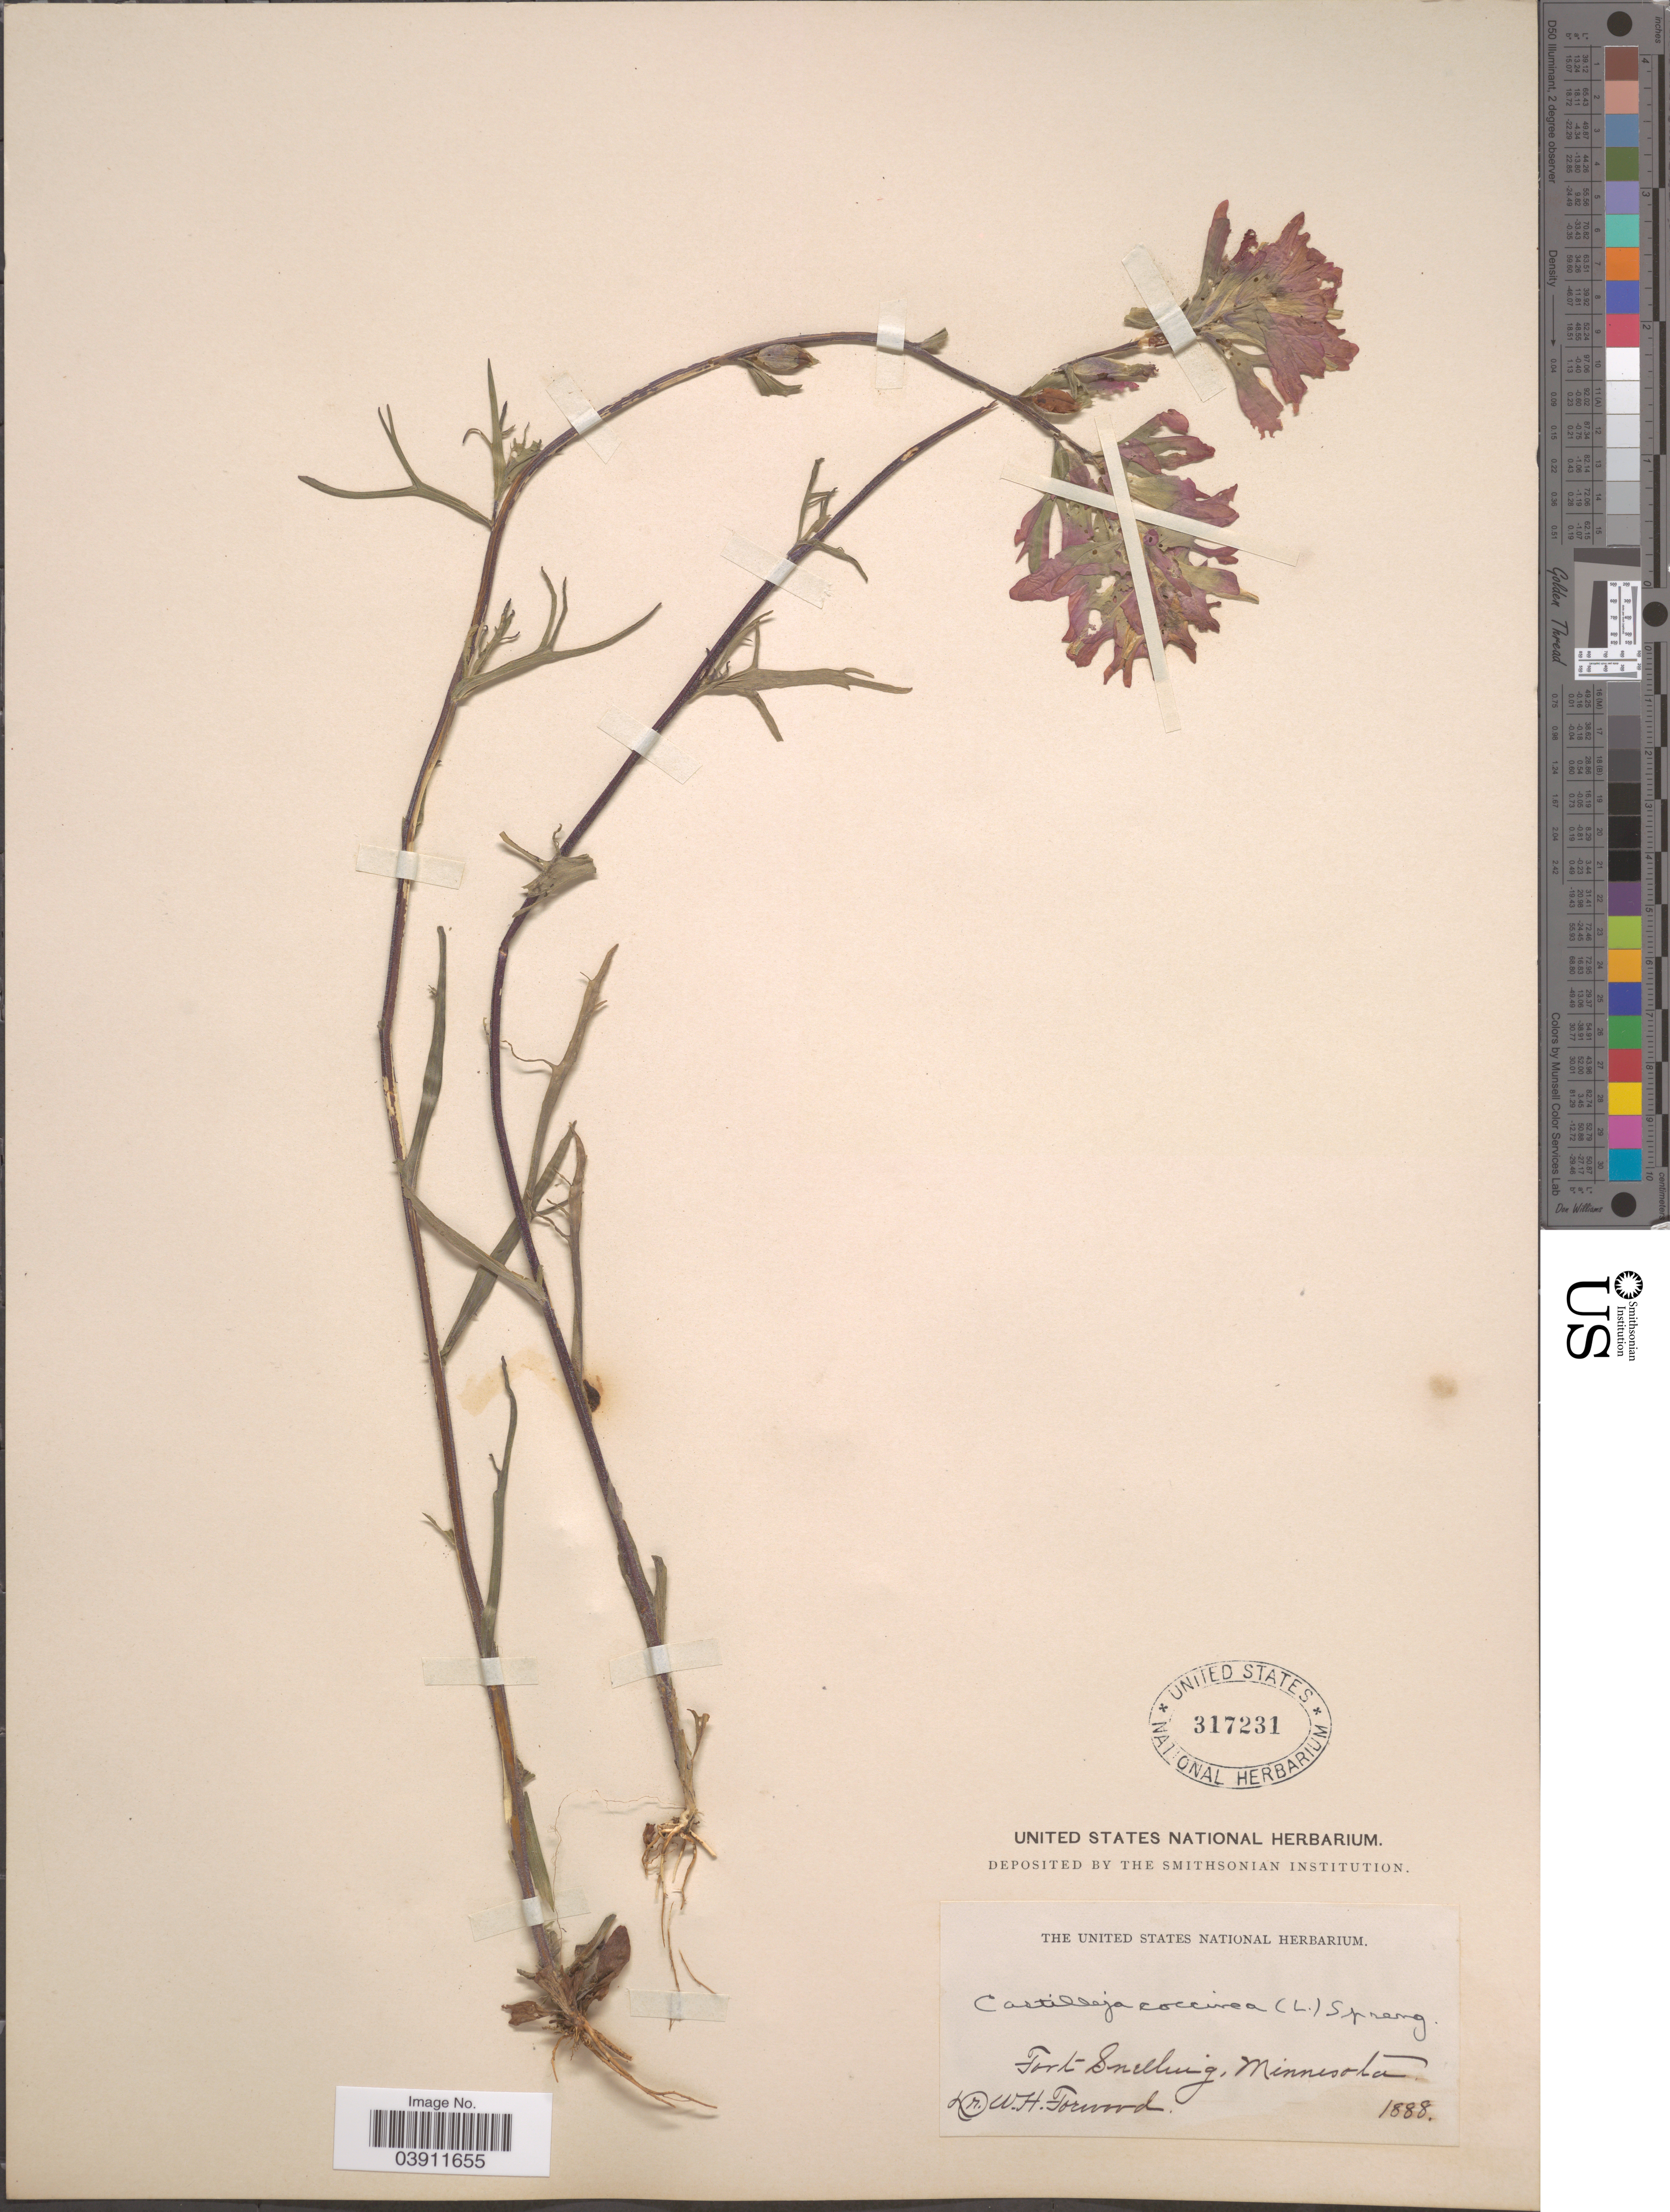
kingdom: Plantae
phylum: Tracheophyta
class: Magnoliopsida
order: Lamiales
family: Orobanchaceae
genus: Castilleja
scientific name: Castilleja coccinea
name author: (L.) Spreng.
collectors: W. Forwood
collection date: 1888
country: United States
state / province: Minnesota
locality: Fort Snelling.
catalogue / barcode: US 317231